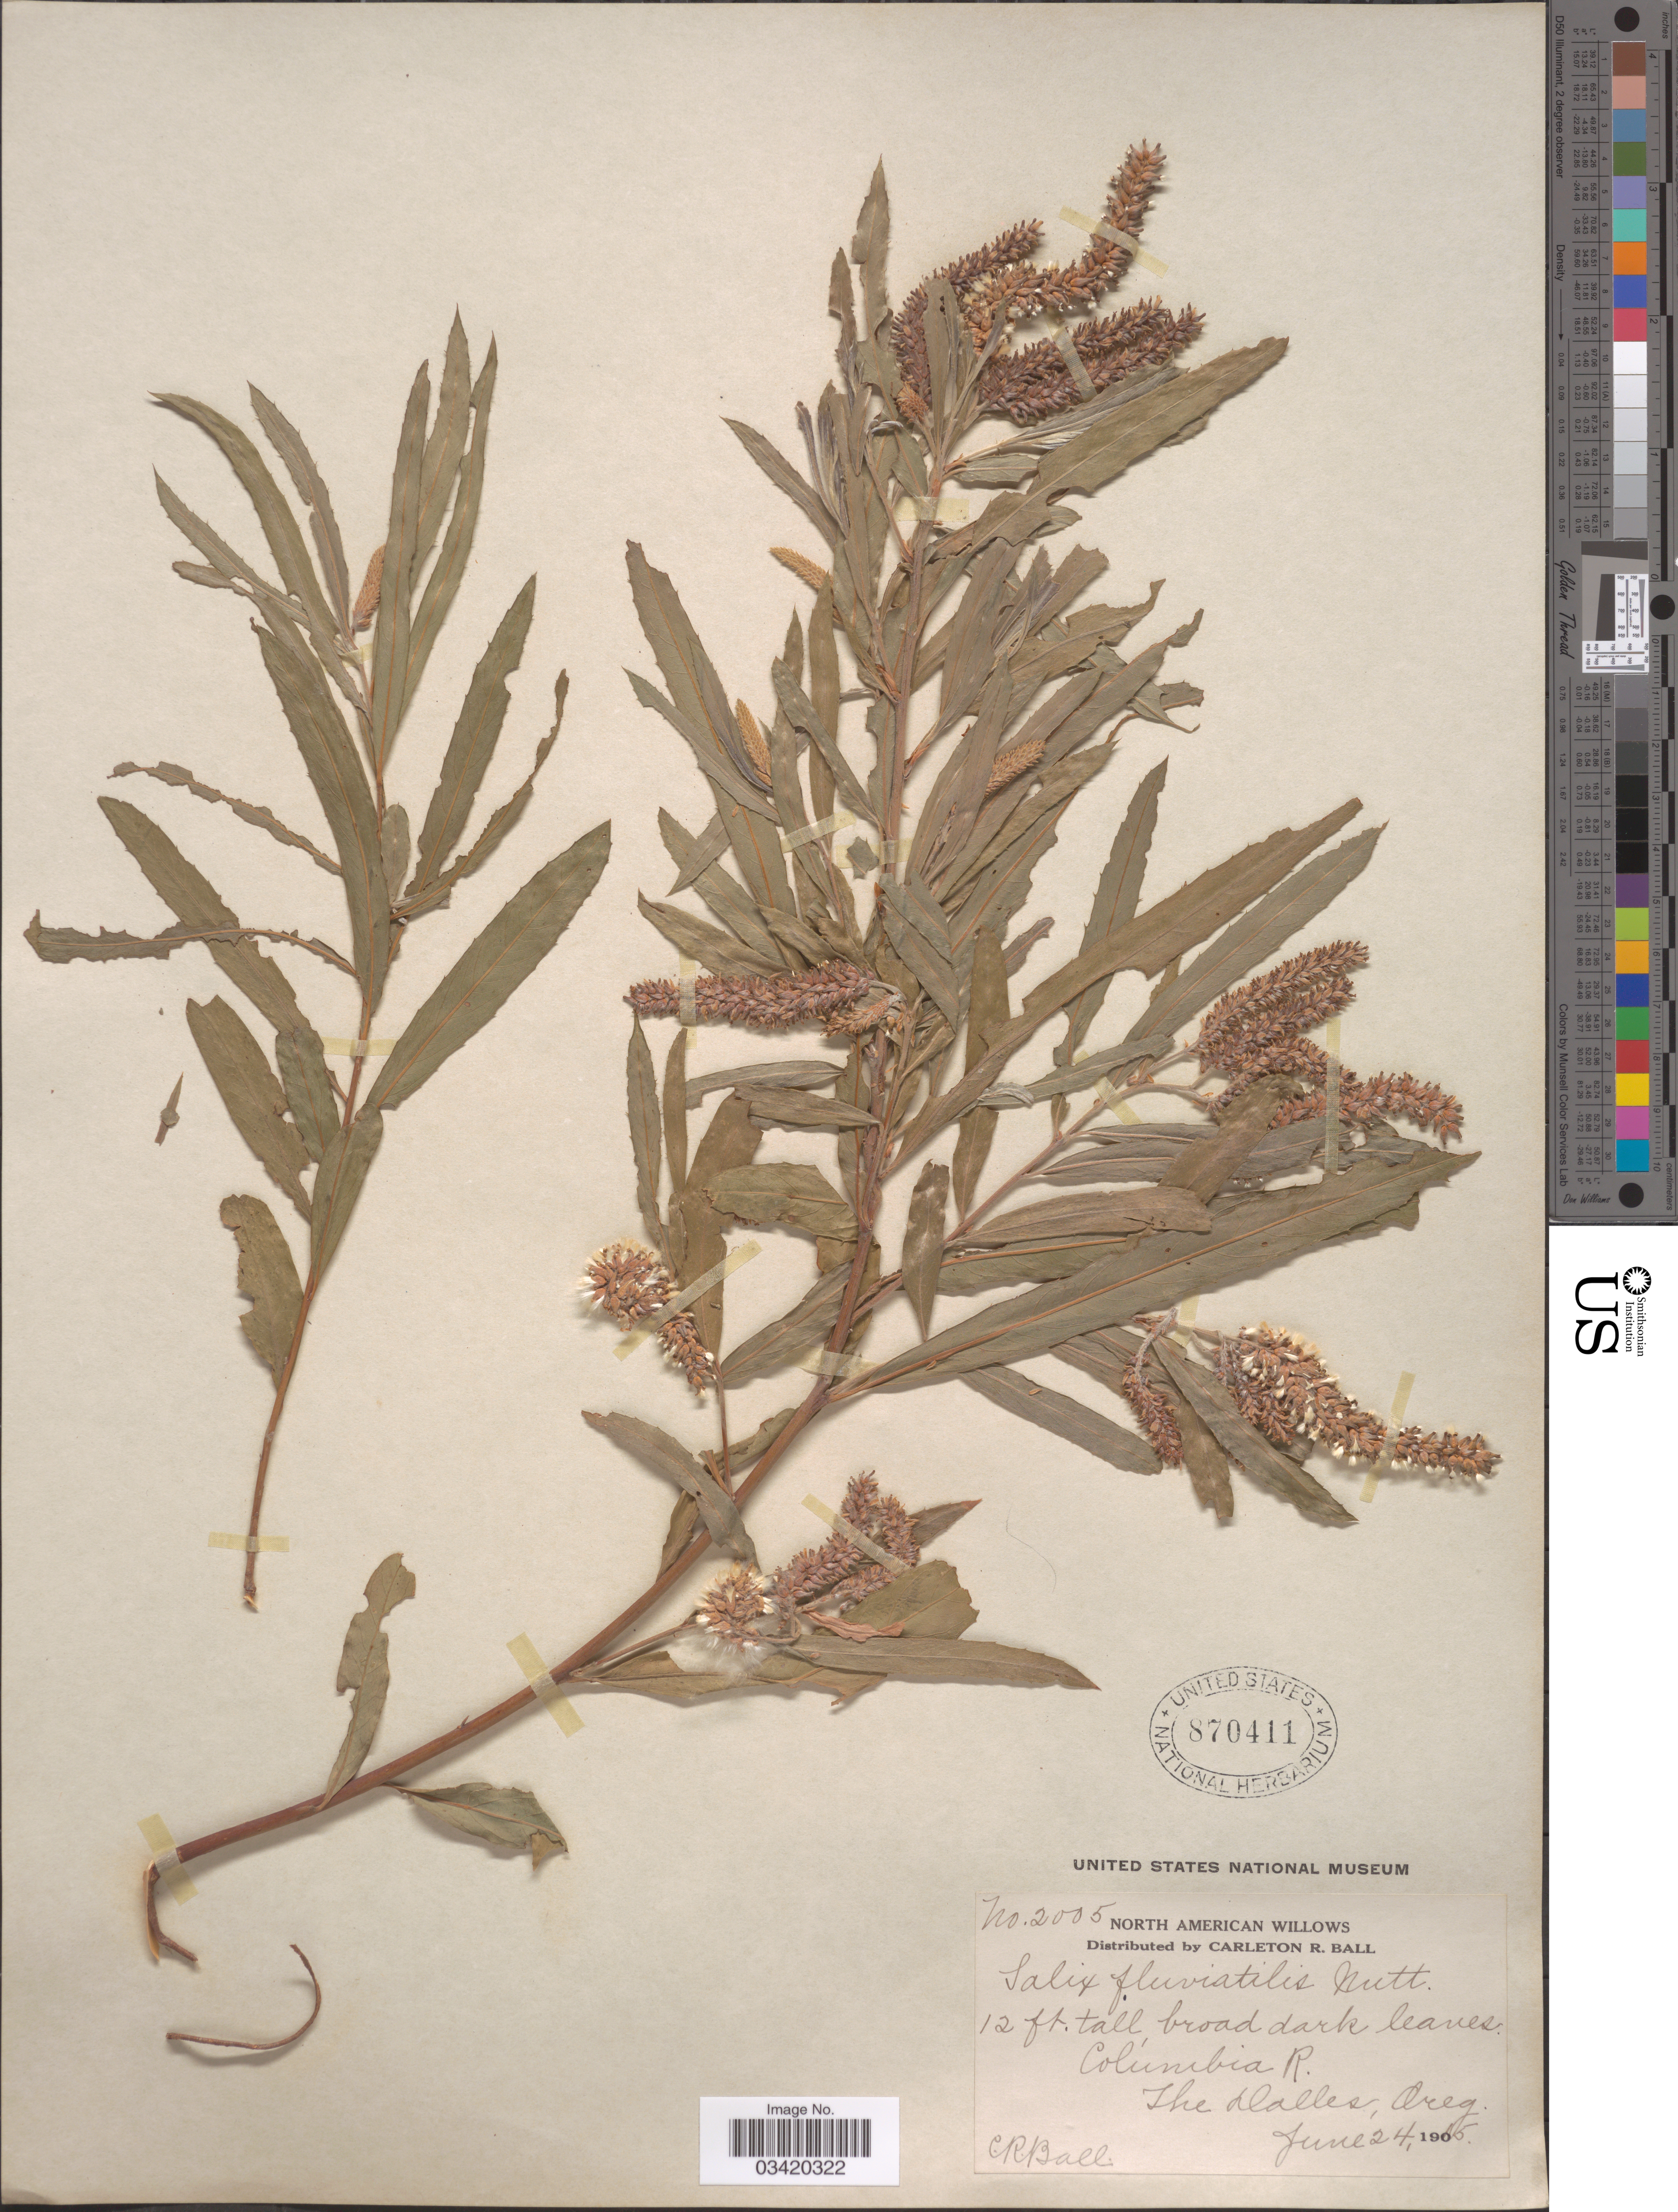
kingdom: Plantae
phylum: Tracheophyta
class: Magnoliopsida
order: Malpighiales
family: Salicaceae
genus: Salix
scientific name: Salix fluviatilis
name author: Nutt.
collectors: C. R. Ball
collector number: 2005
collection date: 1915-06-24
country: United States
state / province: Oregon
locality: Columbia R. The Dalles.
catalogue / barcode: US 870411